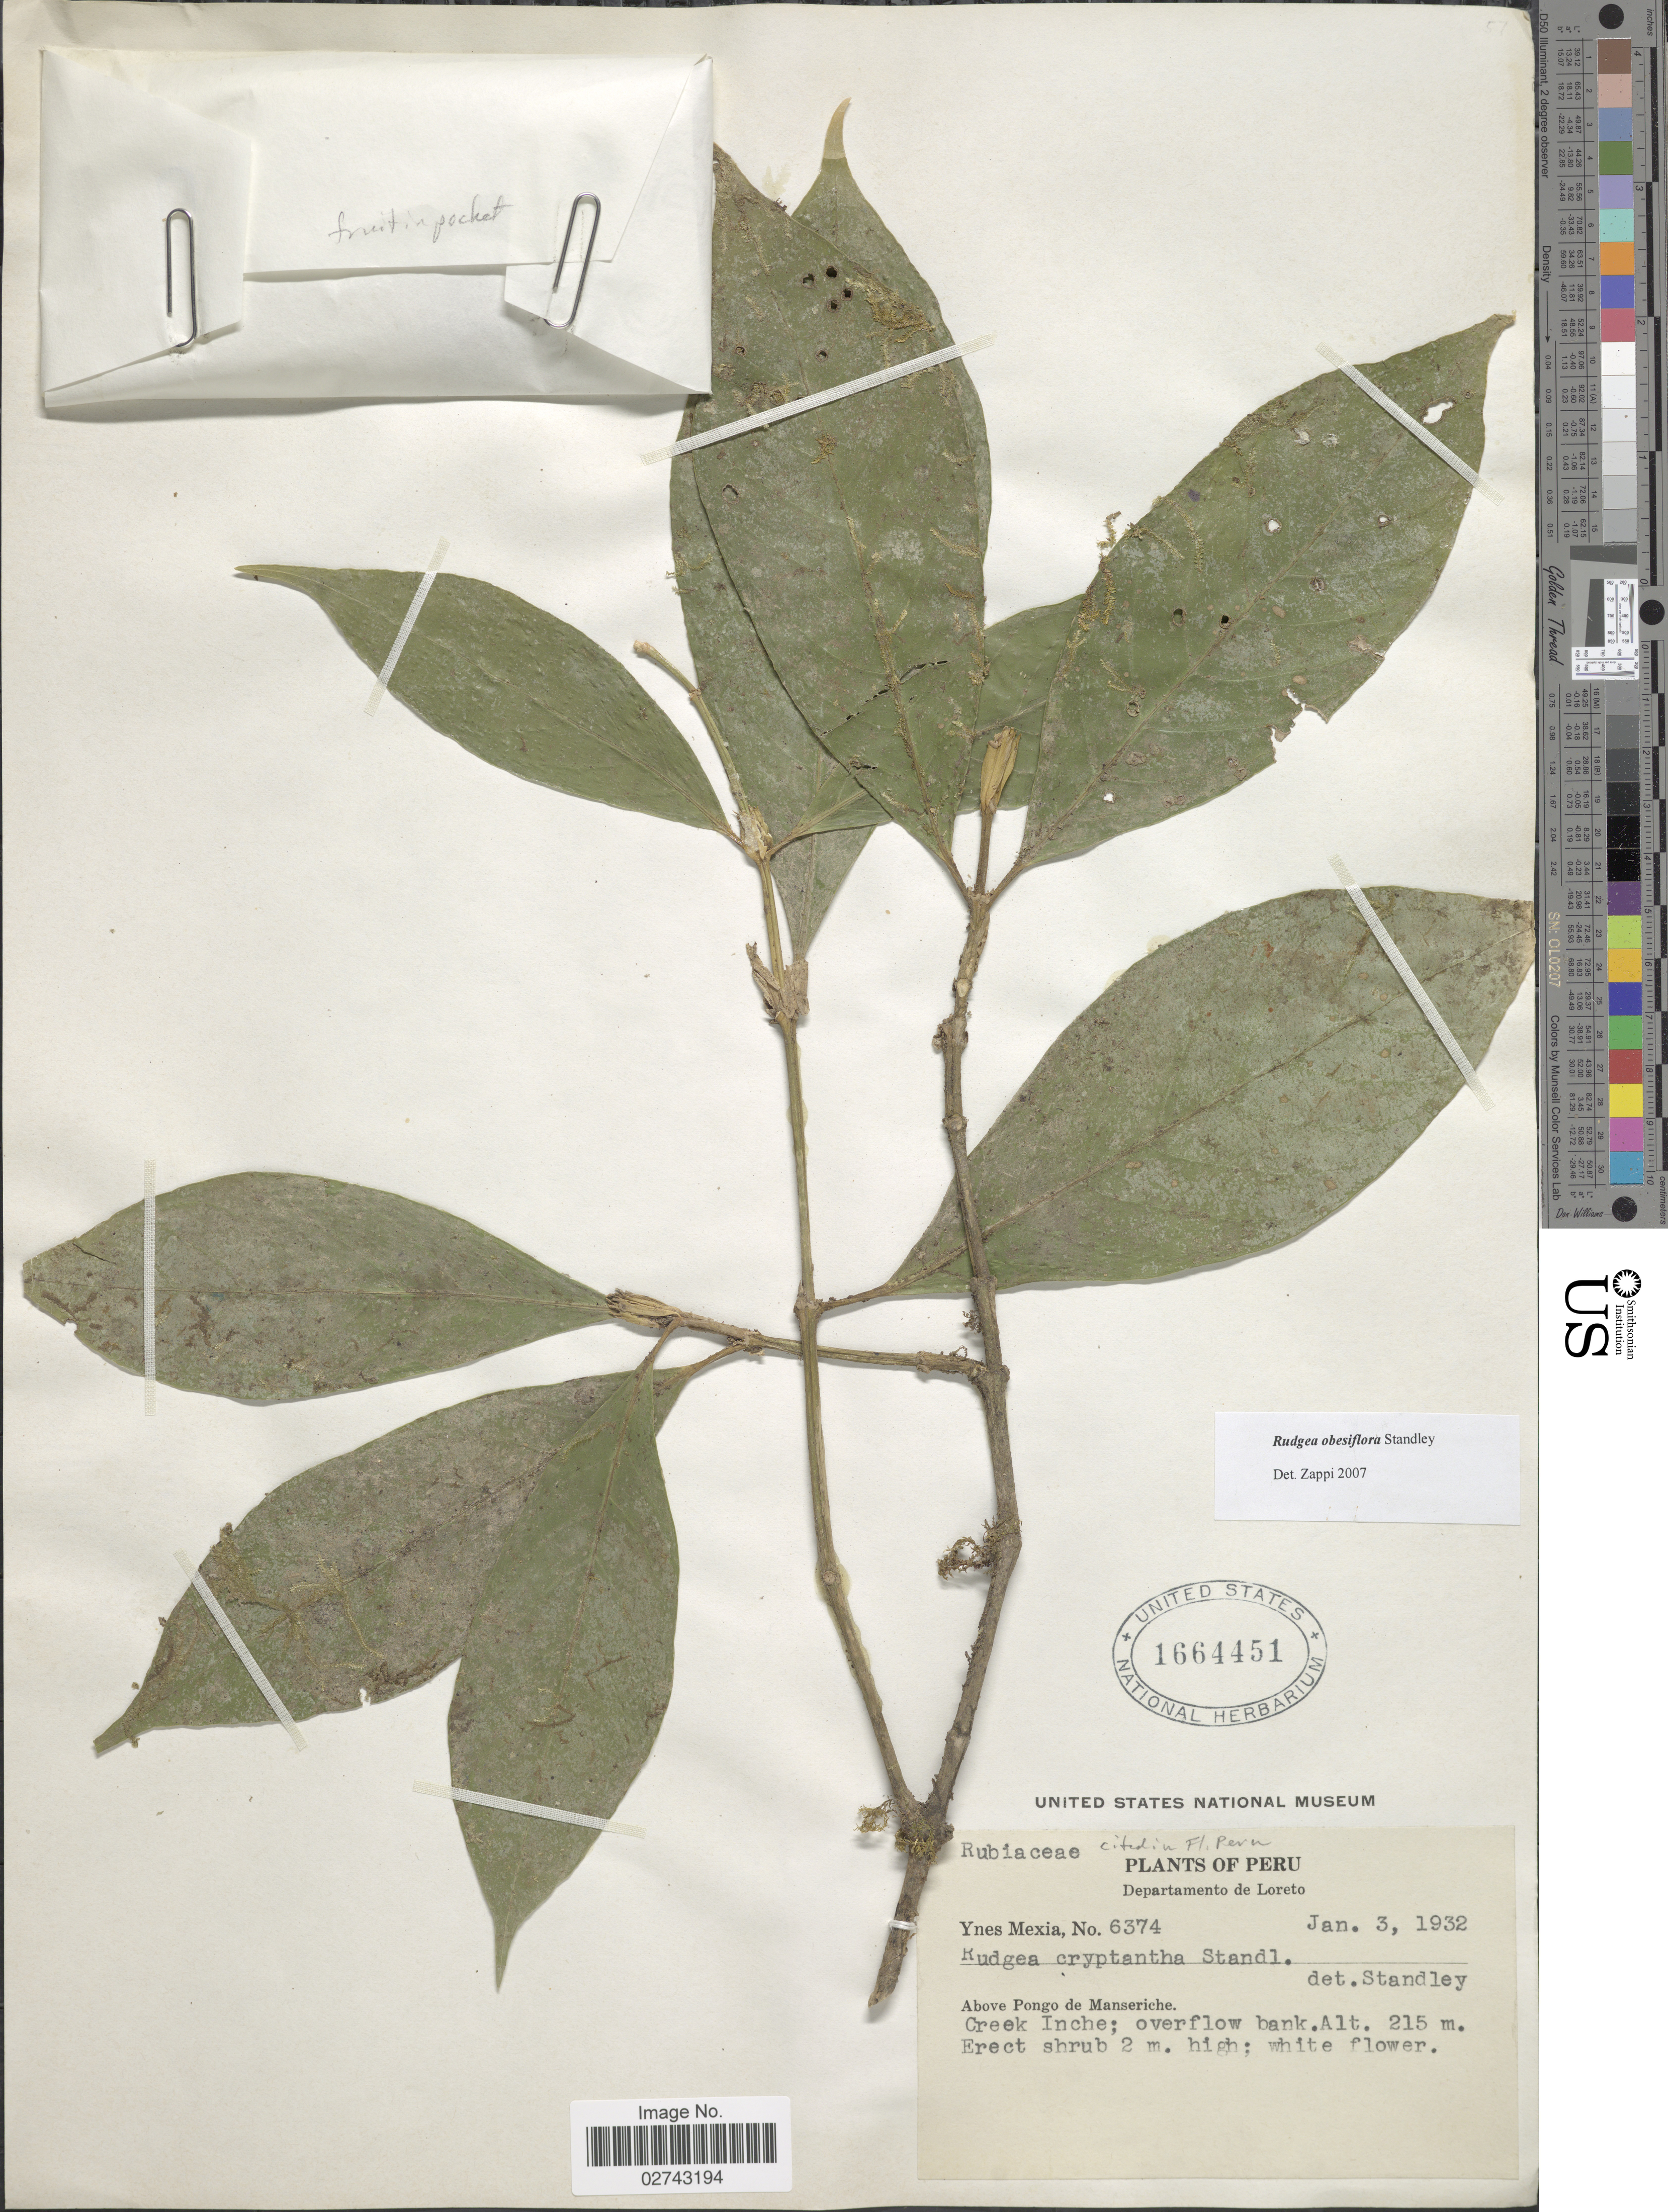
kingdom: Plantae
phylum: Tracheophyta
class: Magnoliopsida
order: Gentianales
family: Rubiaceae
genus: Rudgea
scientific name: Rudgea obesiflora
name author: Standl.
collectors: Y. Mexia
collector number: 6374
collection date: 1932-01-03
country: Peru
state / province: Loreto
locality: Above Pongo de Manseriche, Creek Inche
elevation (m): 215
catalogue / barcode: US 1664451